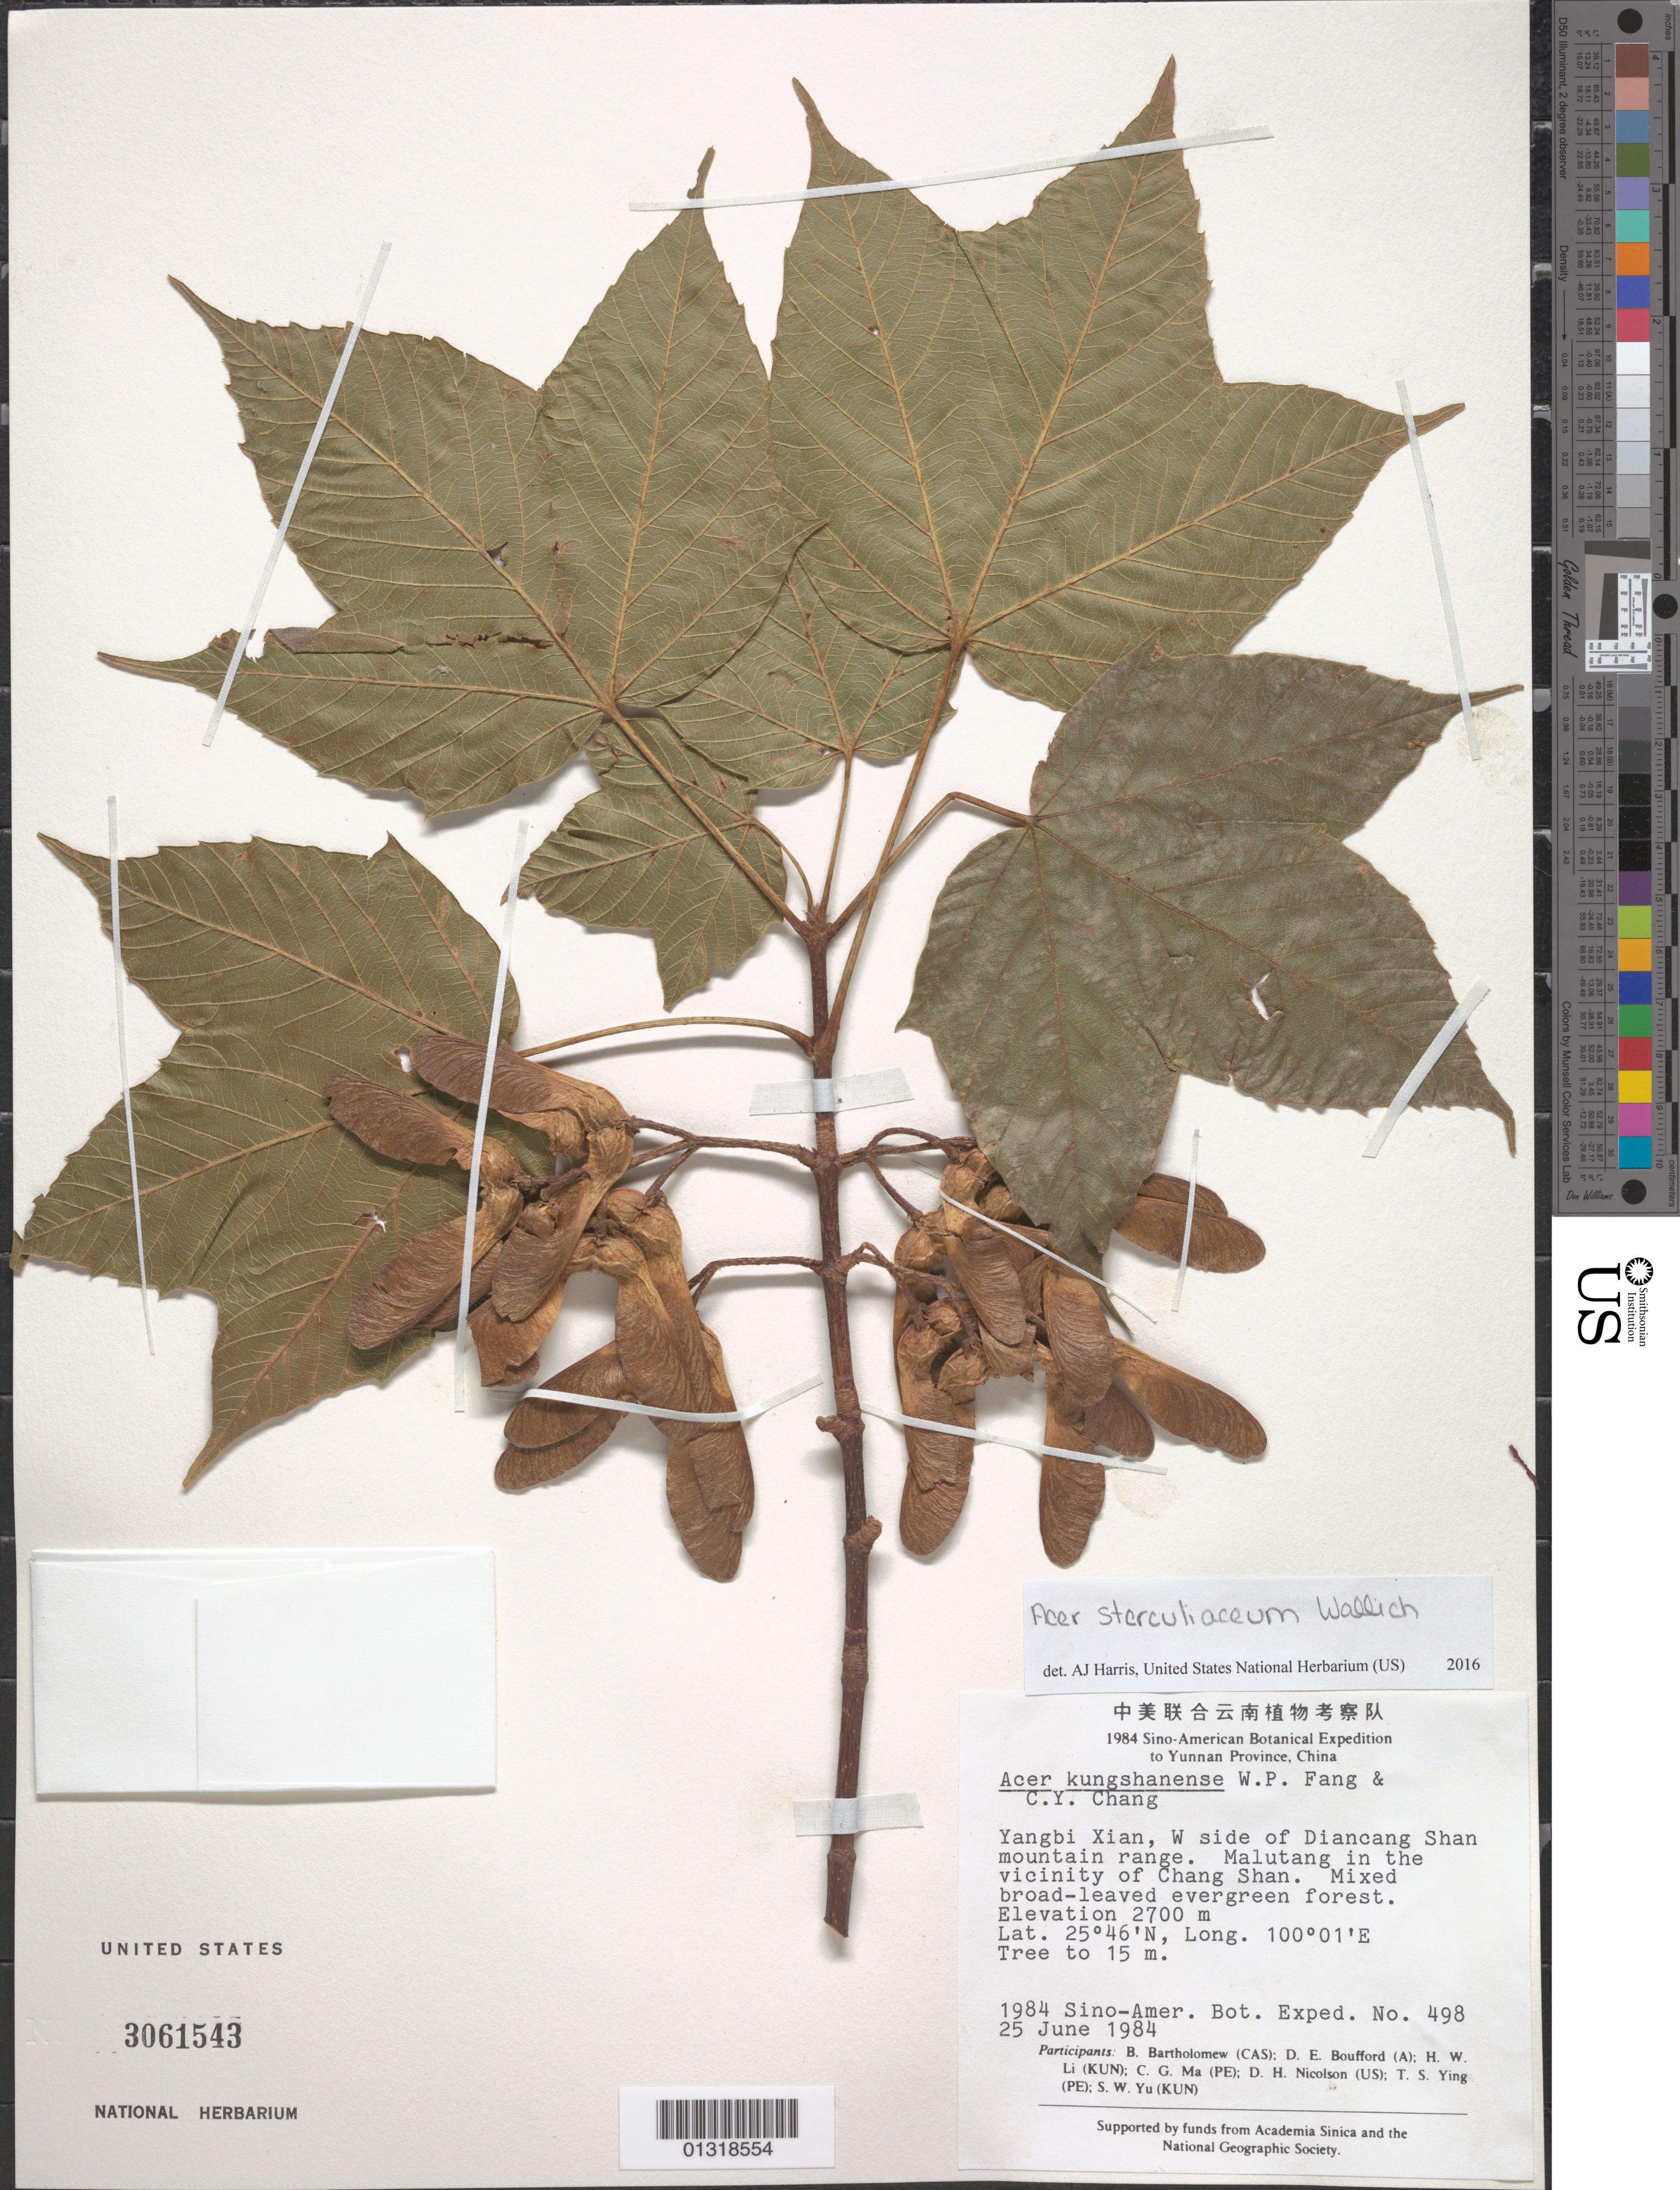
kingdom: Plantae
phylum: Tracheophyta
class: Magnoliopsida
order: Sapindales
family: Sapindaceae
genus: Acer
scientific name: Acer sterculiaceum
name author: Wall.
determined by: Harris, A. J.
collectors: B. M. Bartholomew, D. E. Boufford, H. W. Li, C. Ma, D. H. Nicolson, T. Ying & S. Yu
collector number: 498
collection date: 1984-06-25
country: China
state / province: Yunnan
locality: Yangbi Xian, W side of Diancang Shan mountain range. Malutang in the vicinity of Chang Shan. 1984 Sino-Amer. Bot. Exped. No. 498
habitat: Mixed broad-leaved evergreen forest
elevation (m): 2700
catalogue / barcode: US 3061543